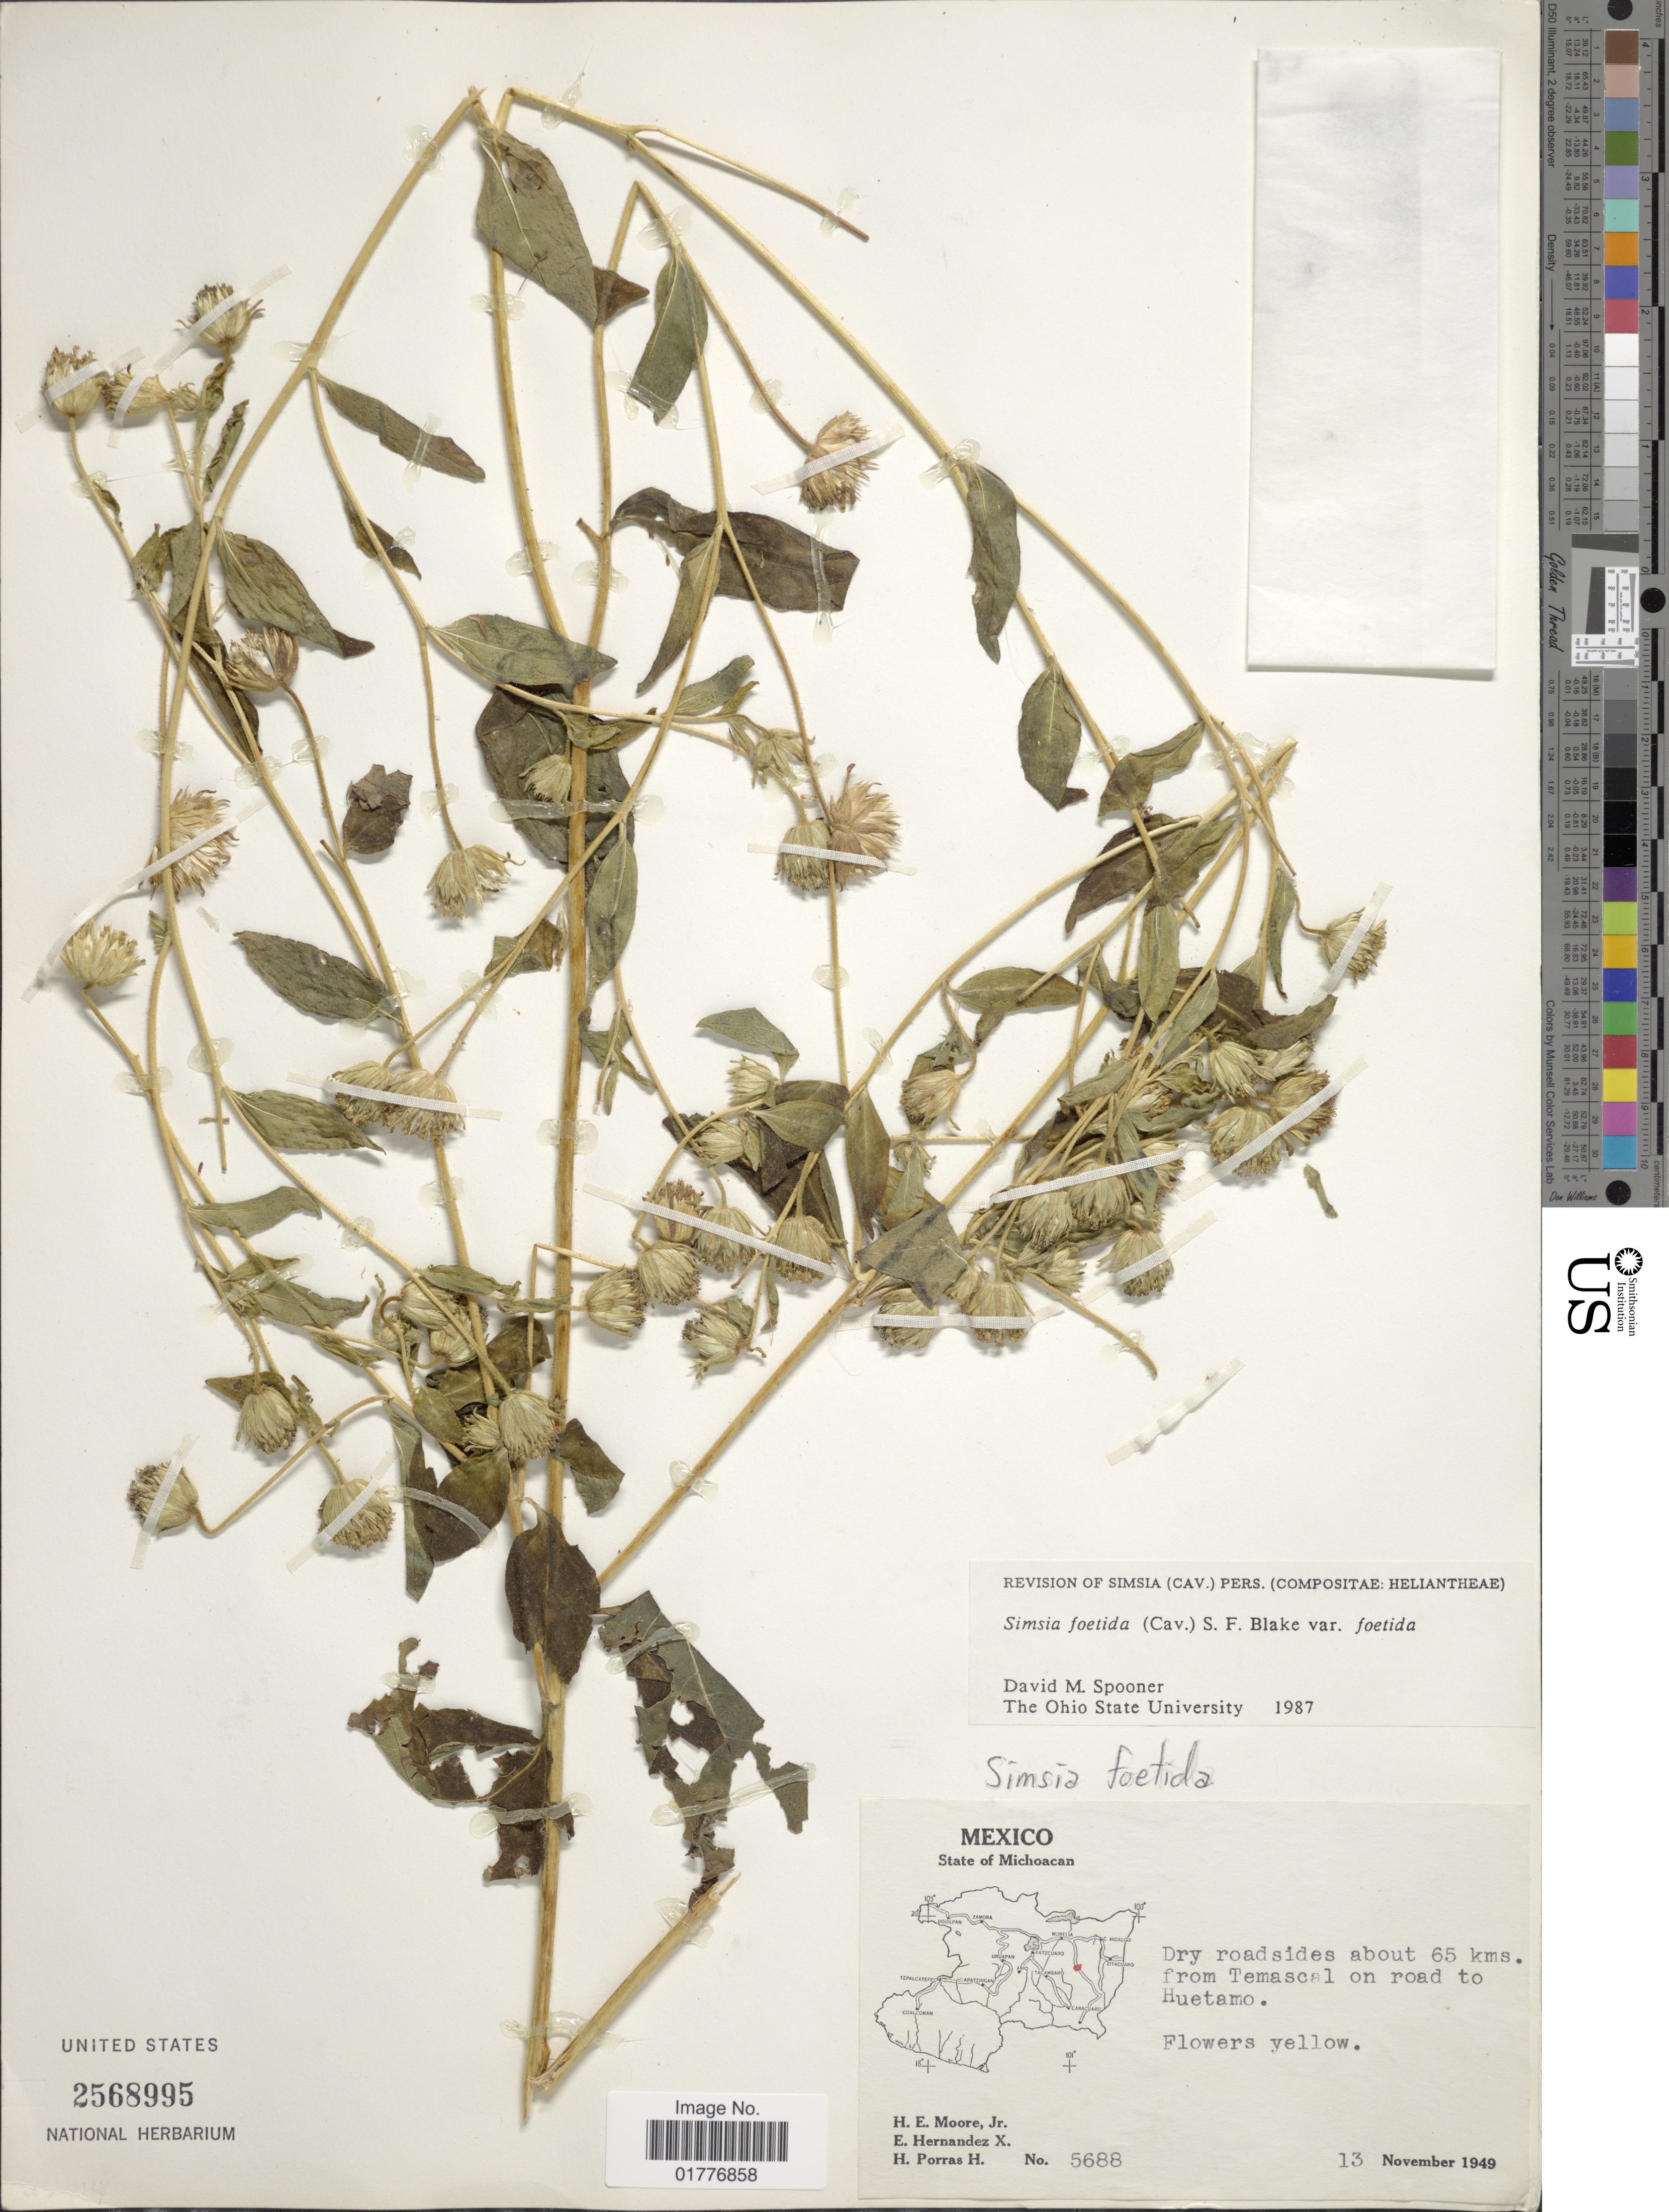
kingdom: Plantae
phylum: Tracheophyta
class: Magnoliopsida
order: Asterales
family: Asteraceae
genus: Simsia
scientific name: Simsia foetida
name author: (Cav.) S.F. Blake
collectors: H. Moore, E. Hernandez X. & H. Porras-H.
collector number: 5688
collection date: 1949-11-13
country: Mexico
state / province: Michoacán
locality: State of Michoacan, Dry roadsides about 65 kms. from Temascal on road to Huetamo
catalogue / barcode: US 2568995